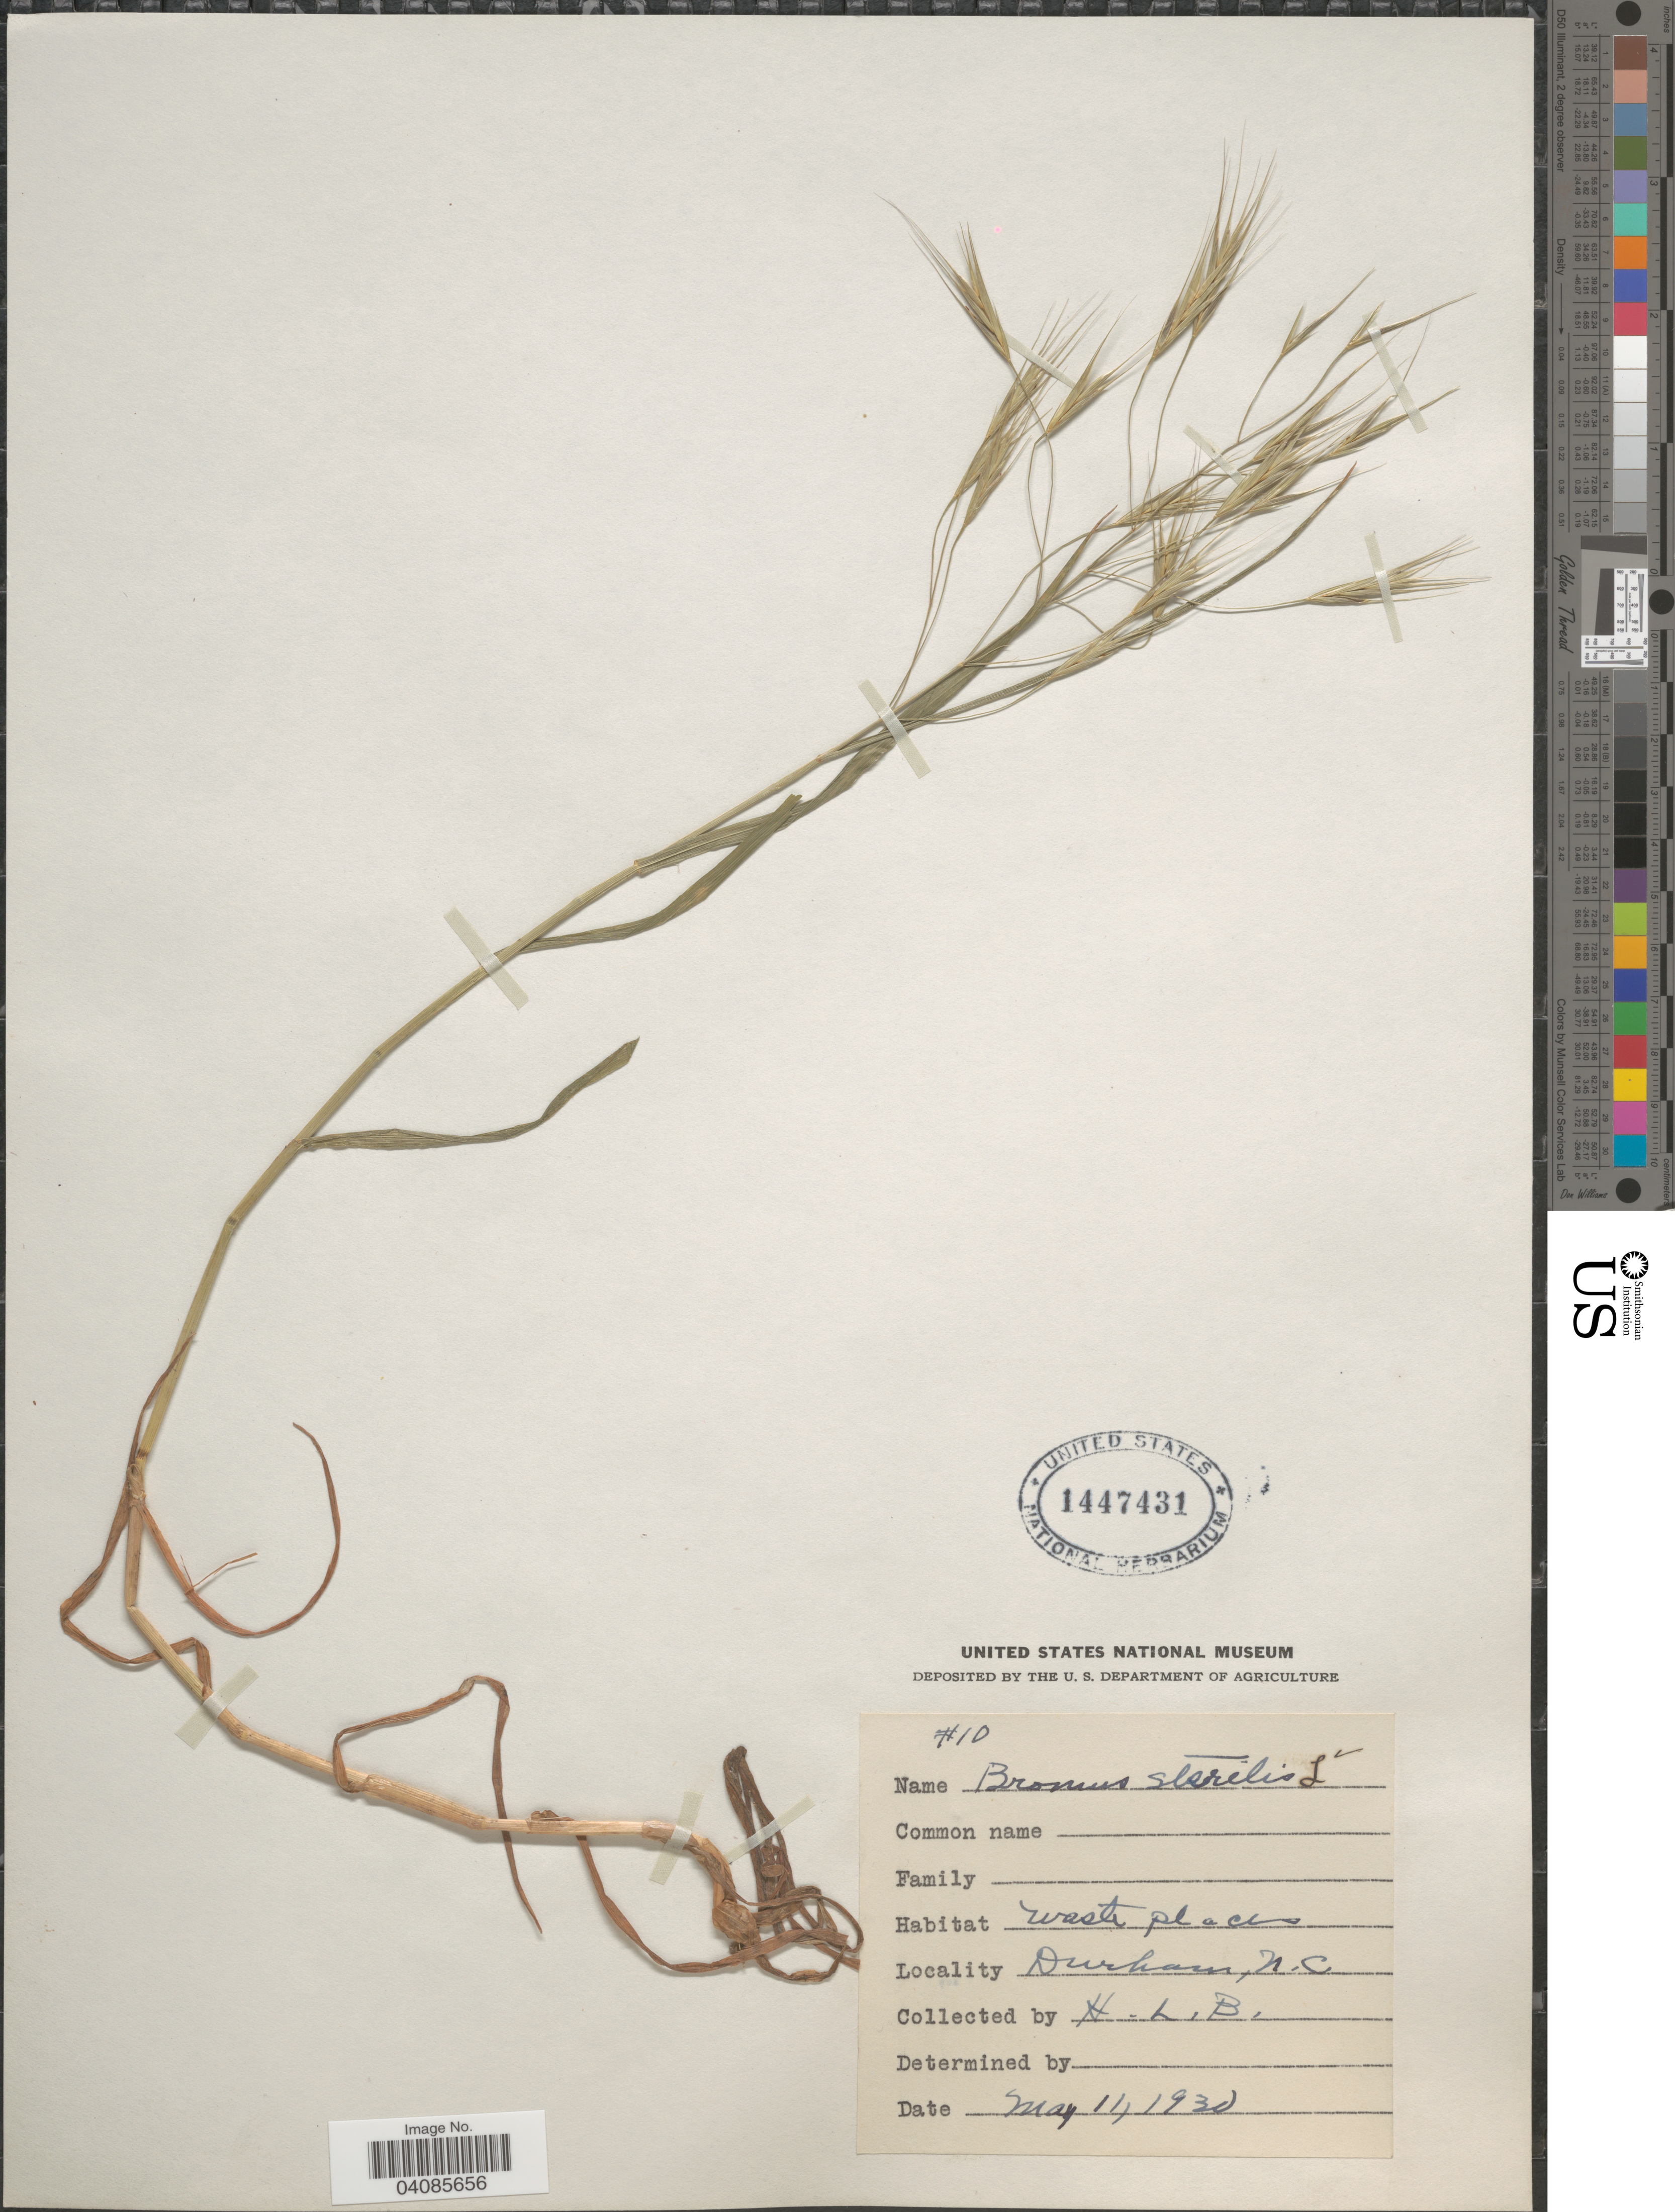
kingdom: Plantae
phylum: Tracheophyta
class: Liliopsida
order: Poales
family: Poaceae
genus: Bromus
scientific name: Bromus sterilis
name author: L.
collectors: H. L. B.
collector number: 10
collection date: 1930-05-11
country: United States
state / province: North Carolina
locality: Durham.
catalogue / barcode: US 1447431